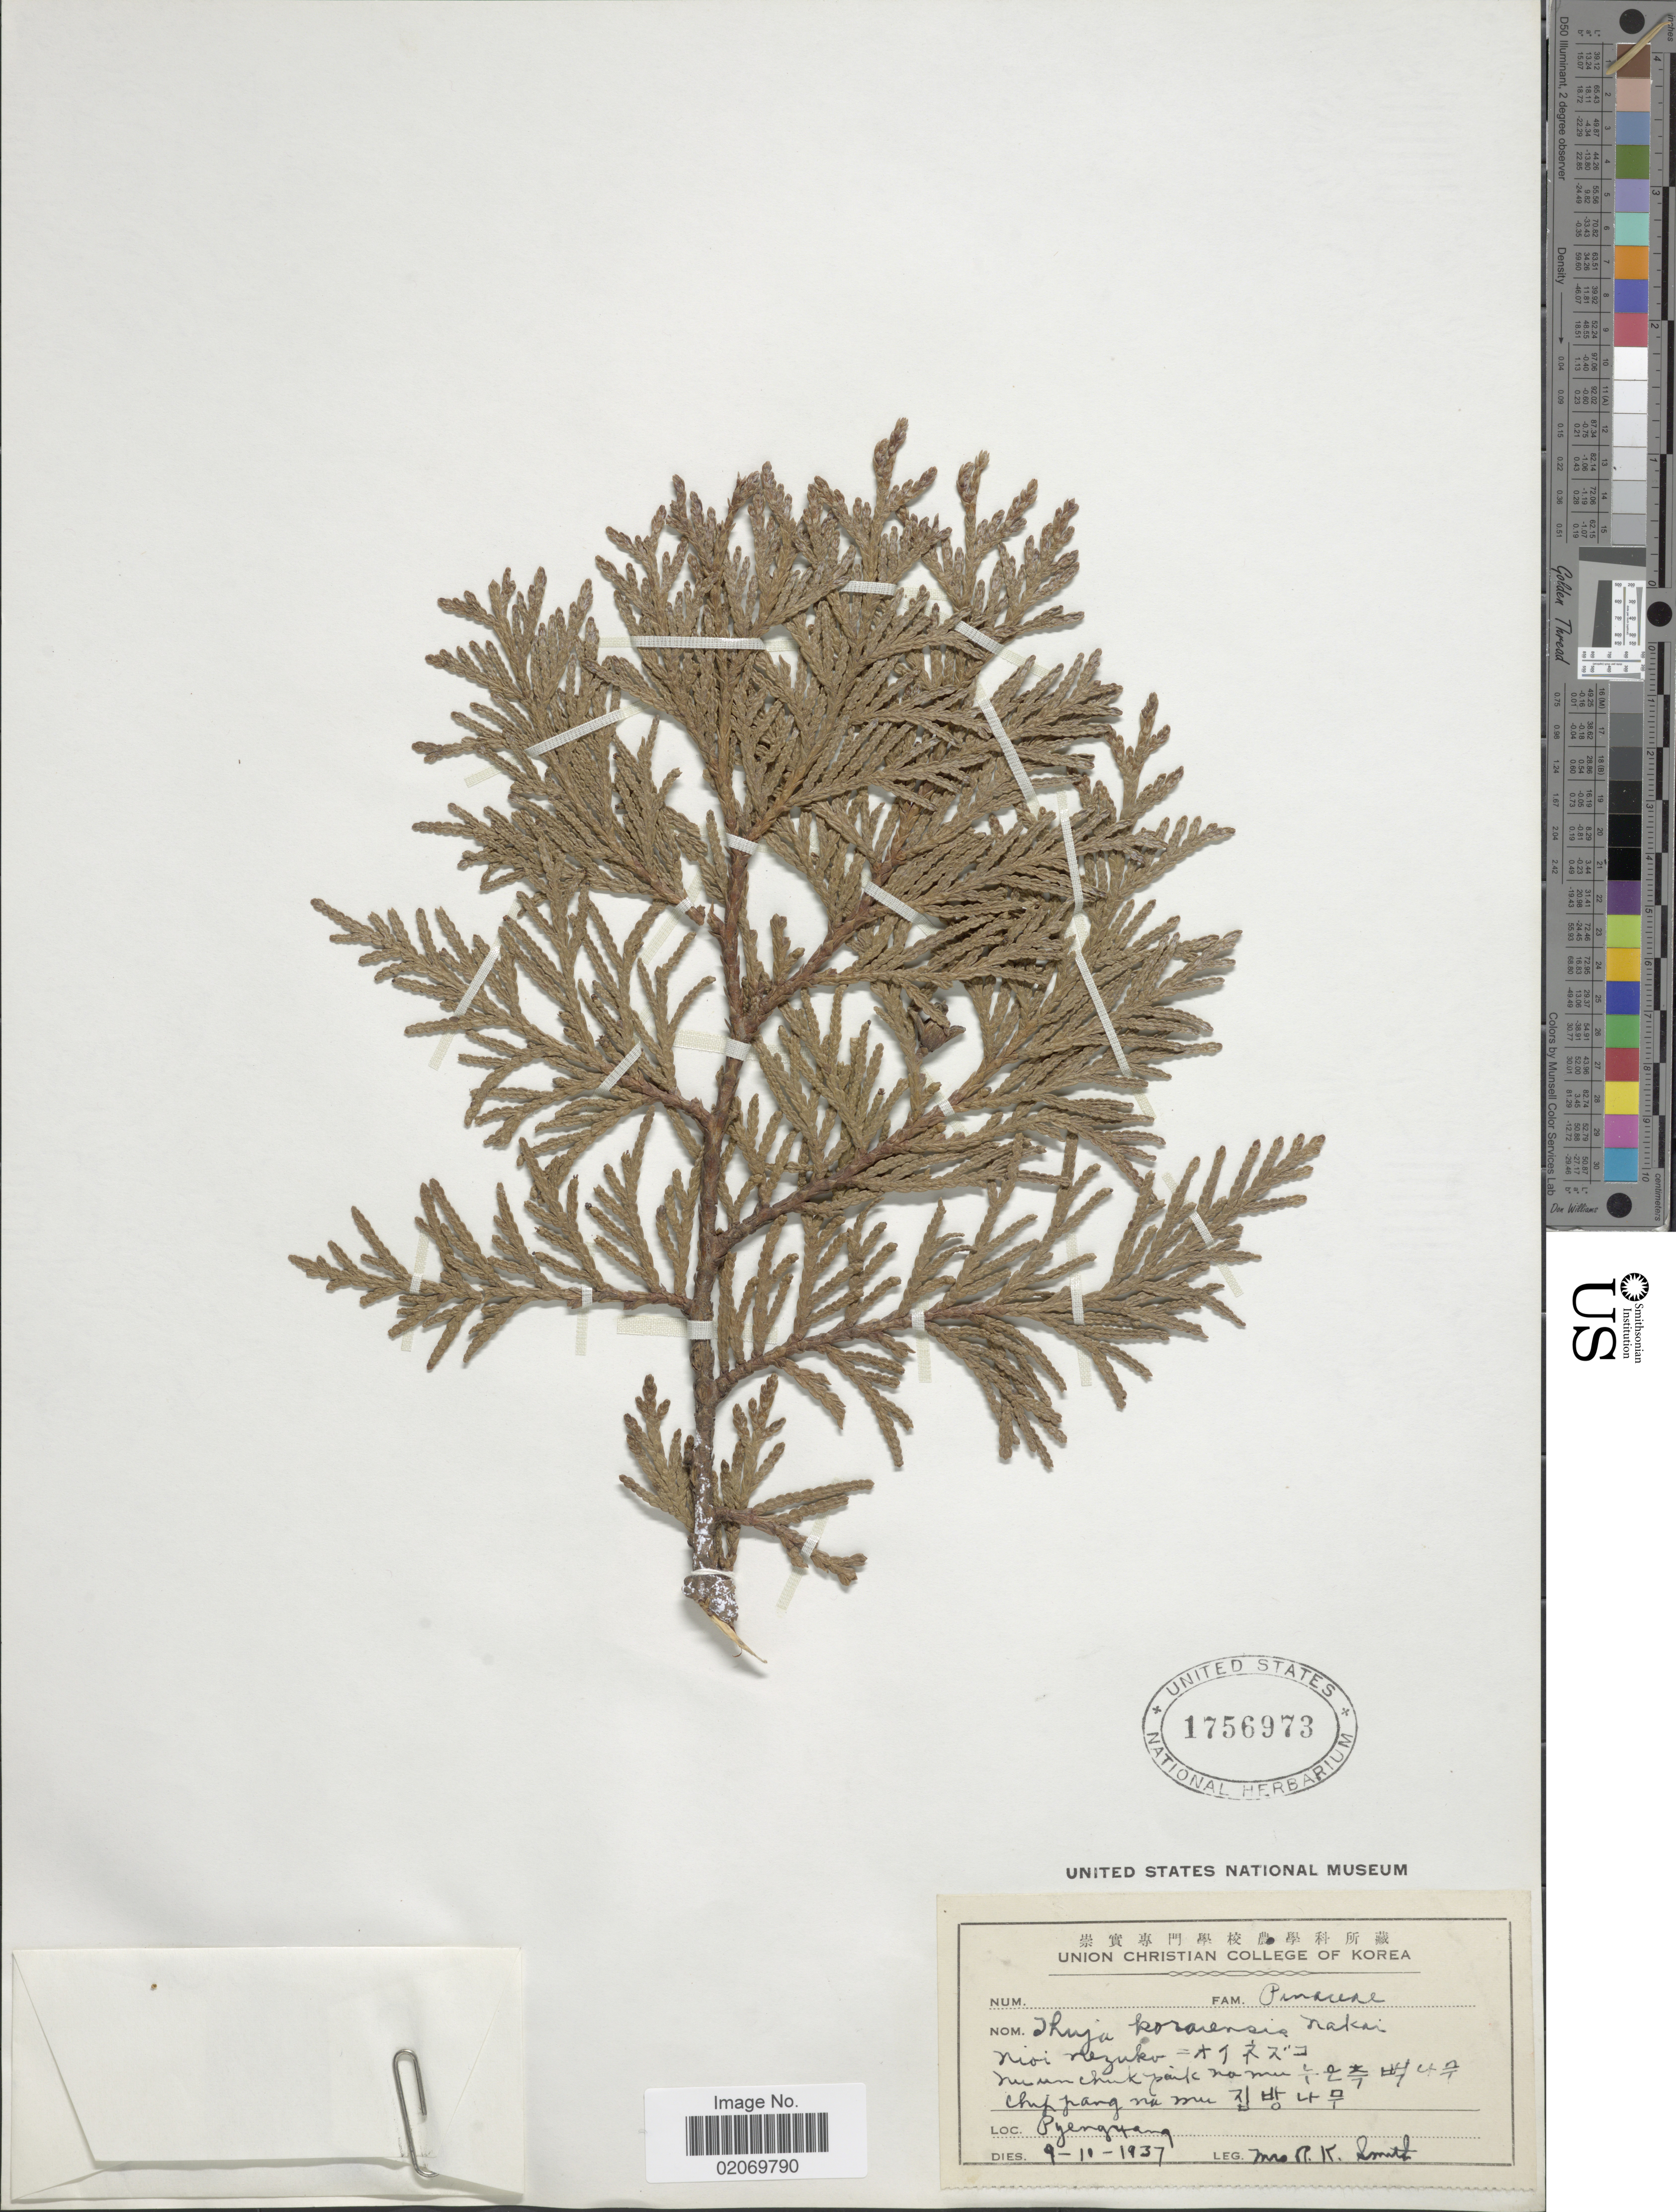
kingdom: Plantae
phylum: Tracheophyta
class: Pinopsida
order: Pinales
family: Cupressaceae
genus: Thuja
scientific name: Thuja koraiensis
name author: Nakai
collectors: Mrs. R. K. Smith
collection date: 1937-09-10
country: North Korea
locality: Pyengyang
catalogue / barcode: US 1756973